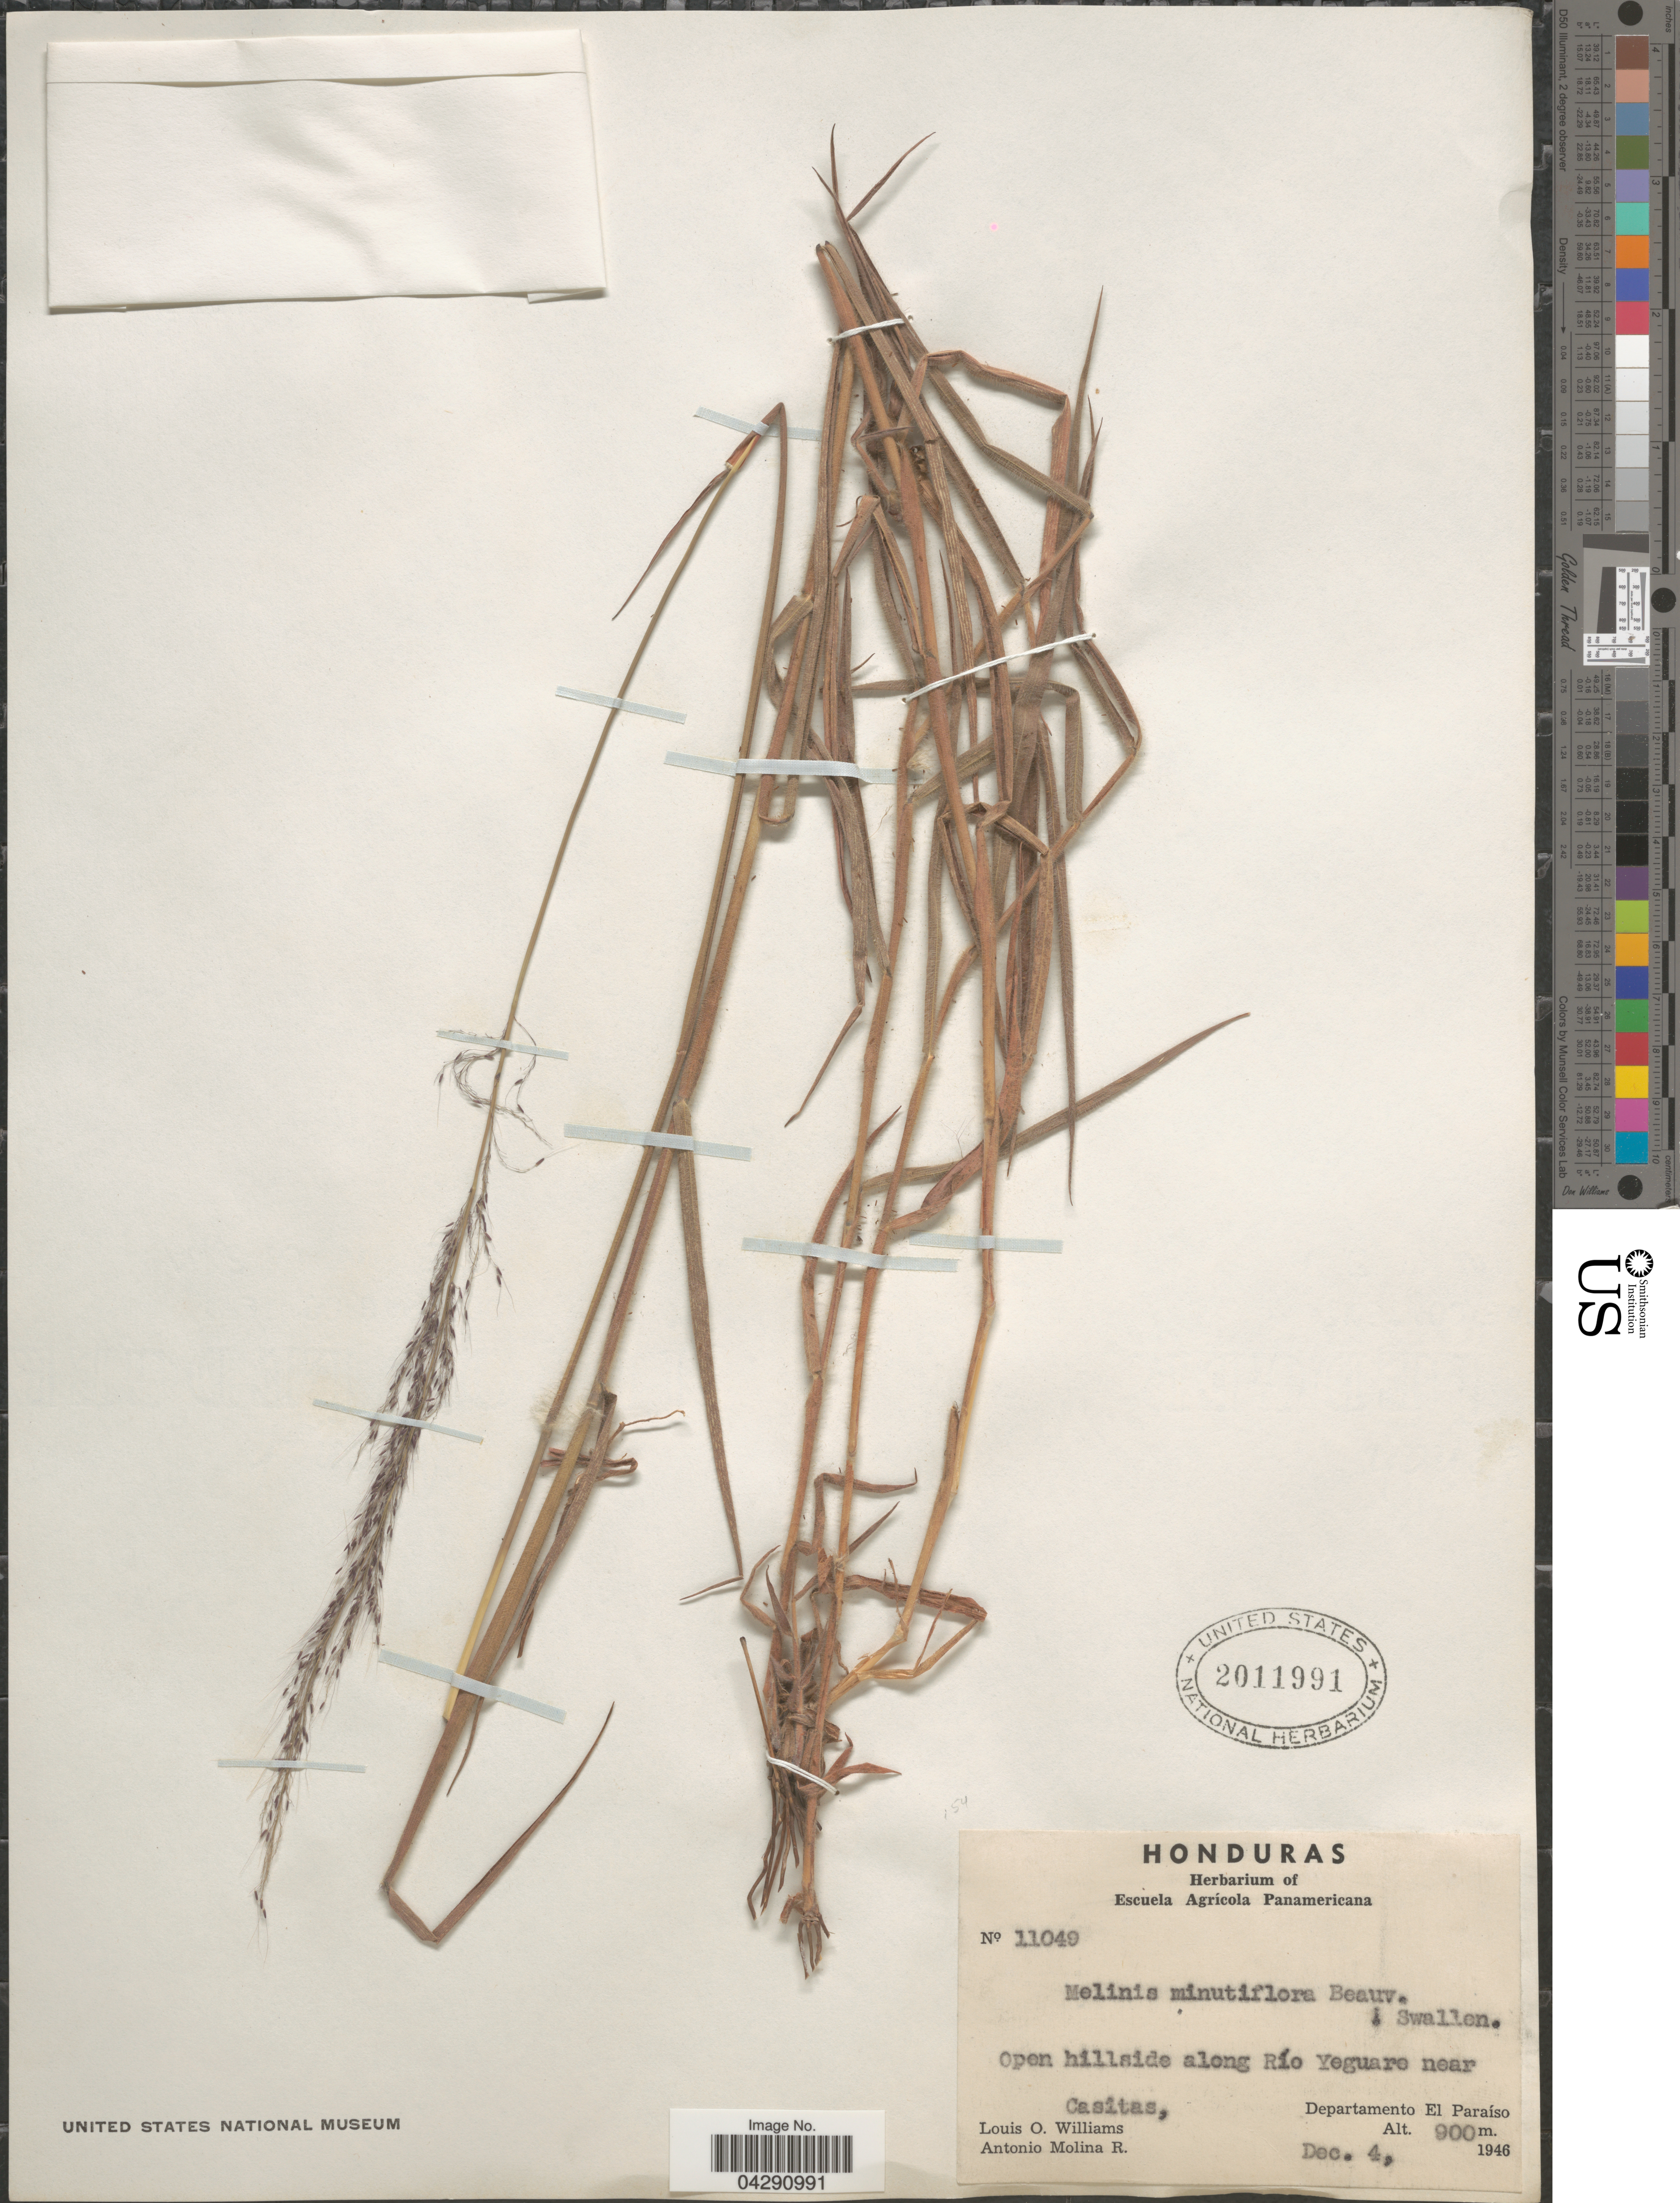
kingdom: Plantae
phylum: Tracheophyta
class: Liliopsida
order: Poales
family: Poaceae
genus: Melinis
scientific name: Melinis minutiflora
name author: P. Beauv.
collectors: L. O. Williams & A. Molina R.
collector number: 11049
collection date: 1946-12-04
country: Honduras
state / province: El Paraiso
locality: Open hillside along Río Yeguare near Casitas, Departamento El Paraíso.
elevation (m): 900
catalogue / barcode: US 2011991